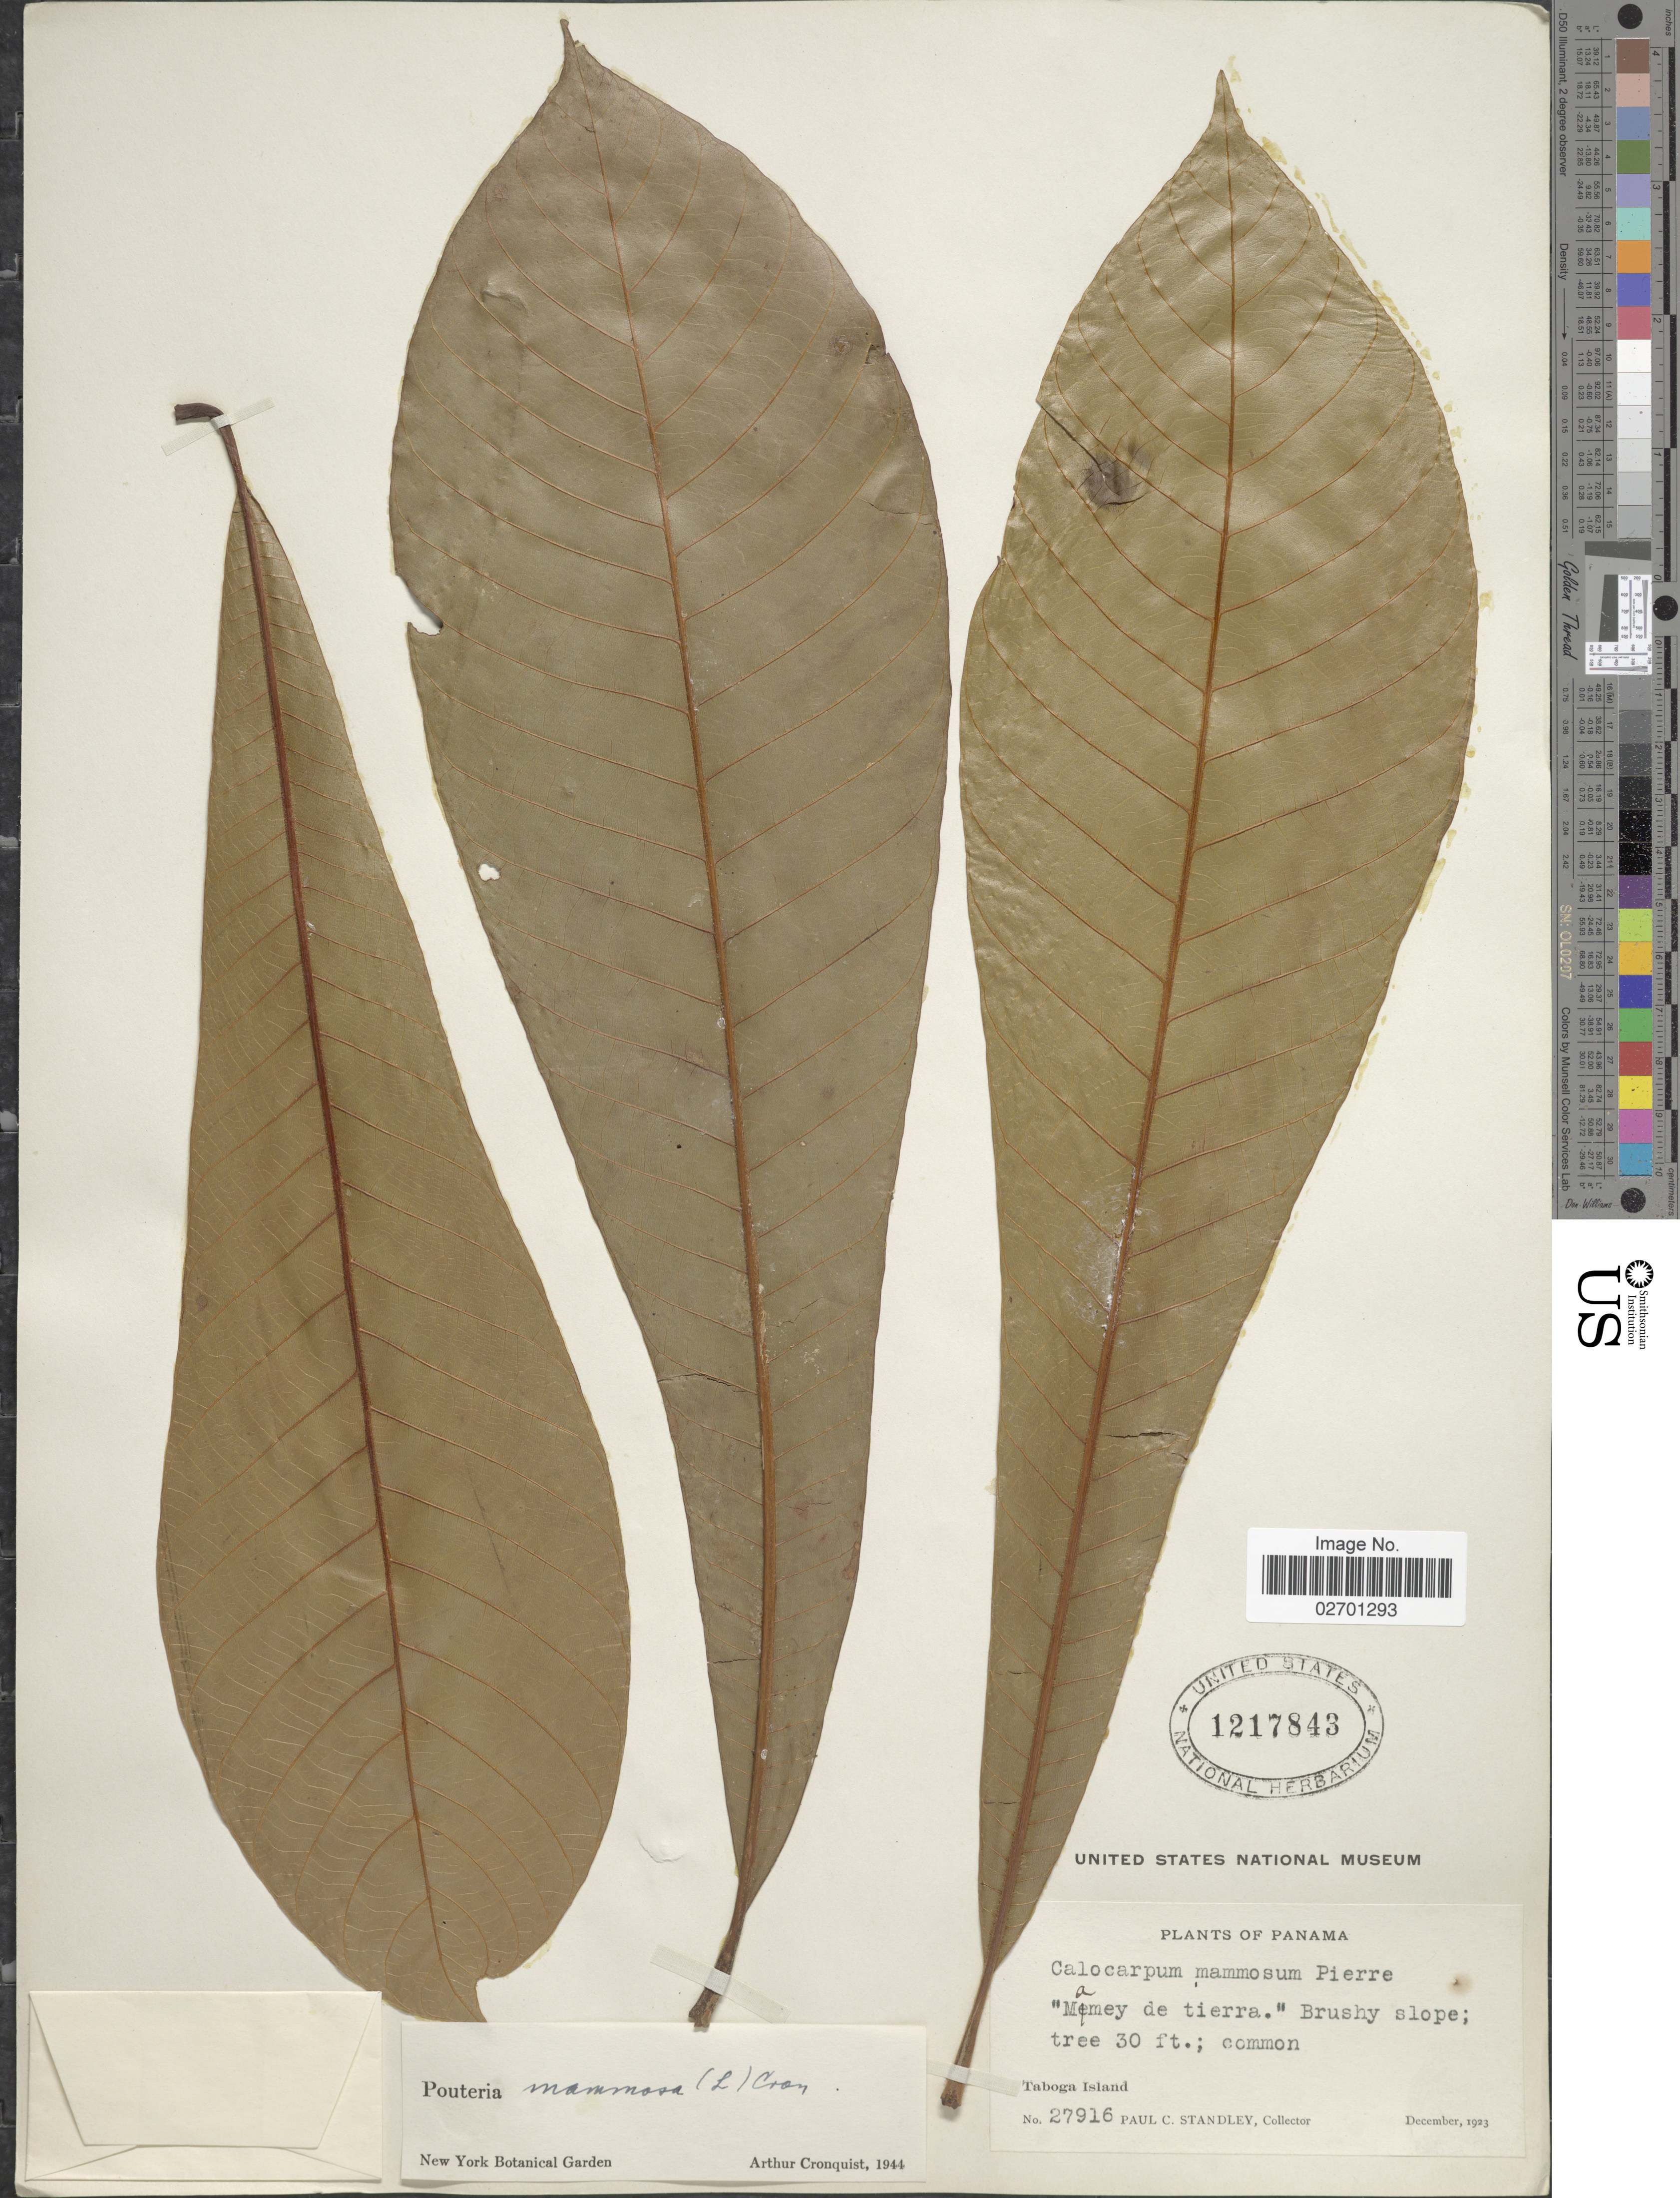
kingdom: Plantae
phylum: Tracheophyta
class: Magnoliopsida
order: Ericales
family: Sapotaceae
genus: Pouteria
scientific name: Pouteria sapota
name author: (Jacq.) H.E. Moore & Stearn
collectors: P. C. Standley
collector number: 27916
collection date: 1923-12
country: Panama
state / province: Panamá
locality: Taboga Island.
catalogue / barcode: US 1217843